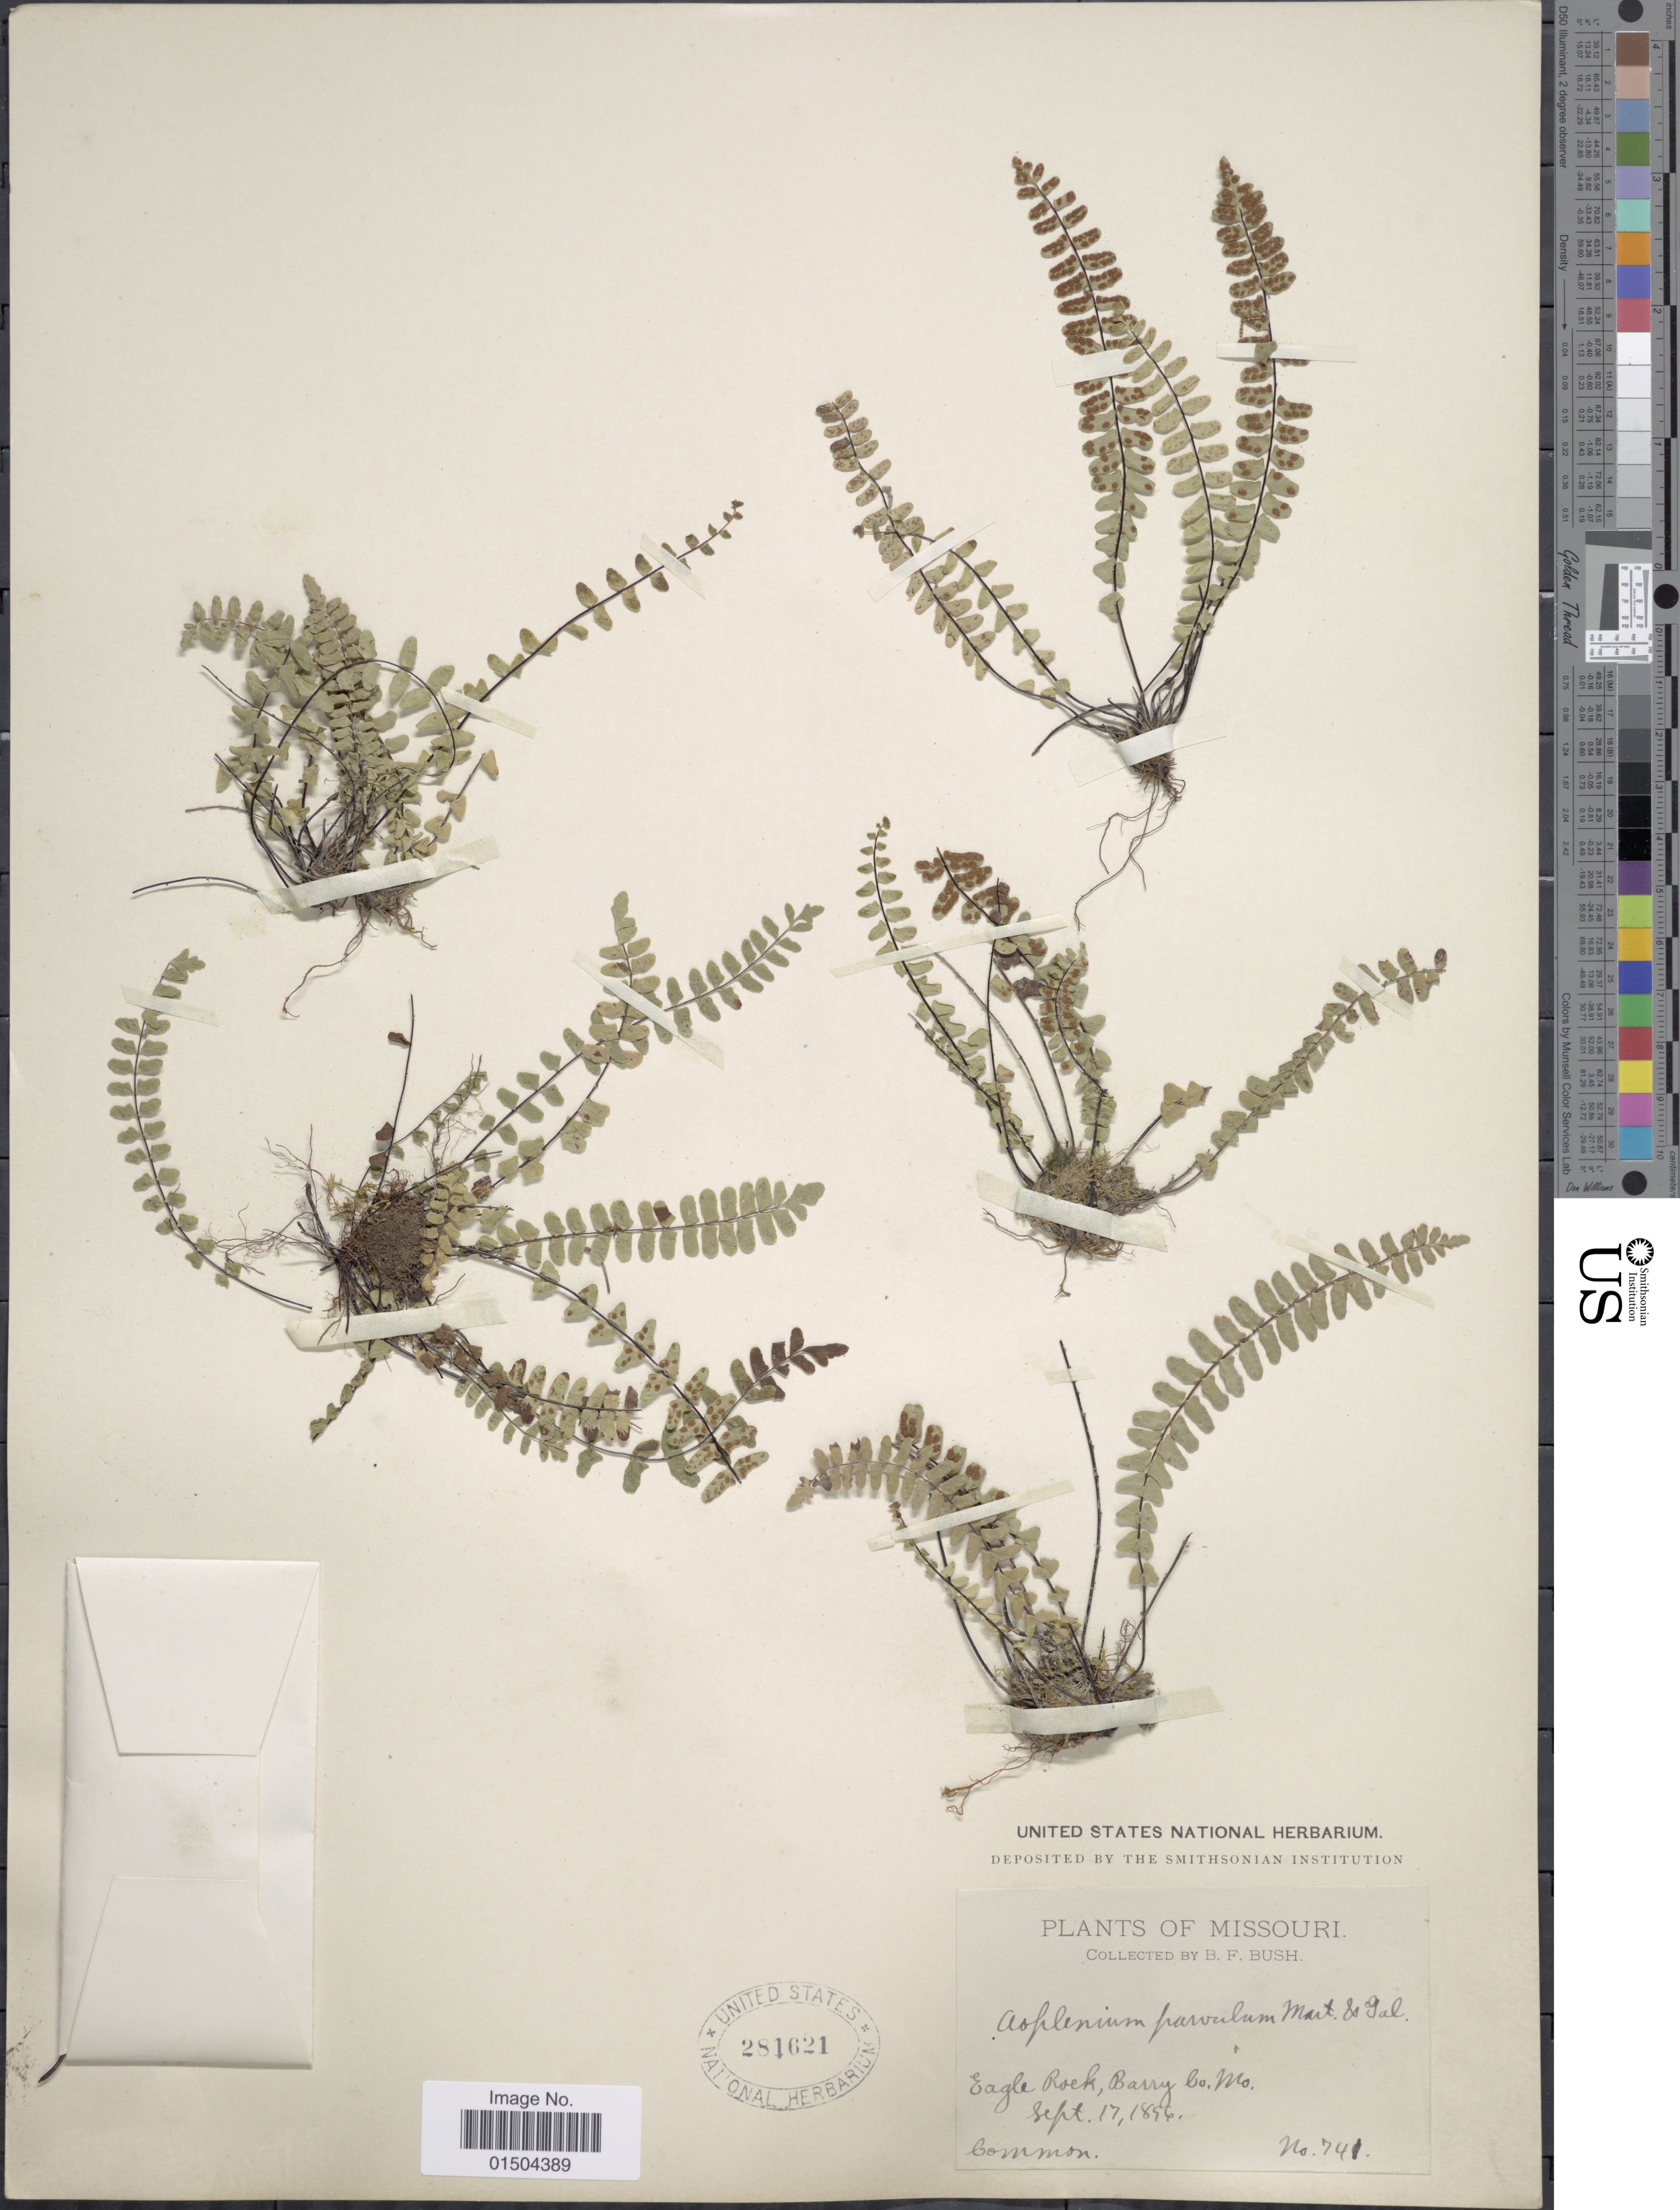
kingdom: Plantae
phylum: Tracheophyta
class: Polypodiopsida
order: Polypodiales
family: Aspleniaceae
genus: Asplenium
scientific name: Asplenium resiliens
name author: Kunze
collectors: B. F. Bush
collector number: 741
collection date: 1896-09-17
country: United States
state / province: Missouri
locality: Eagle Rock, Barry Co.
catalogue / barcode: US 281621